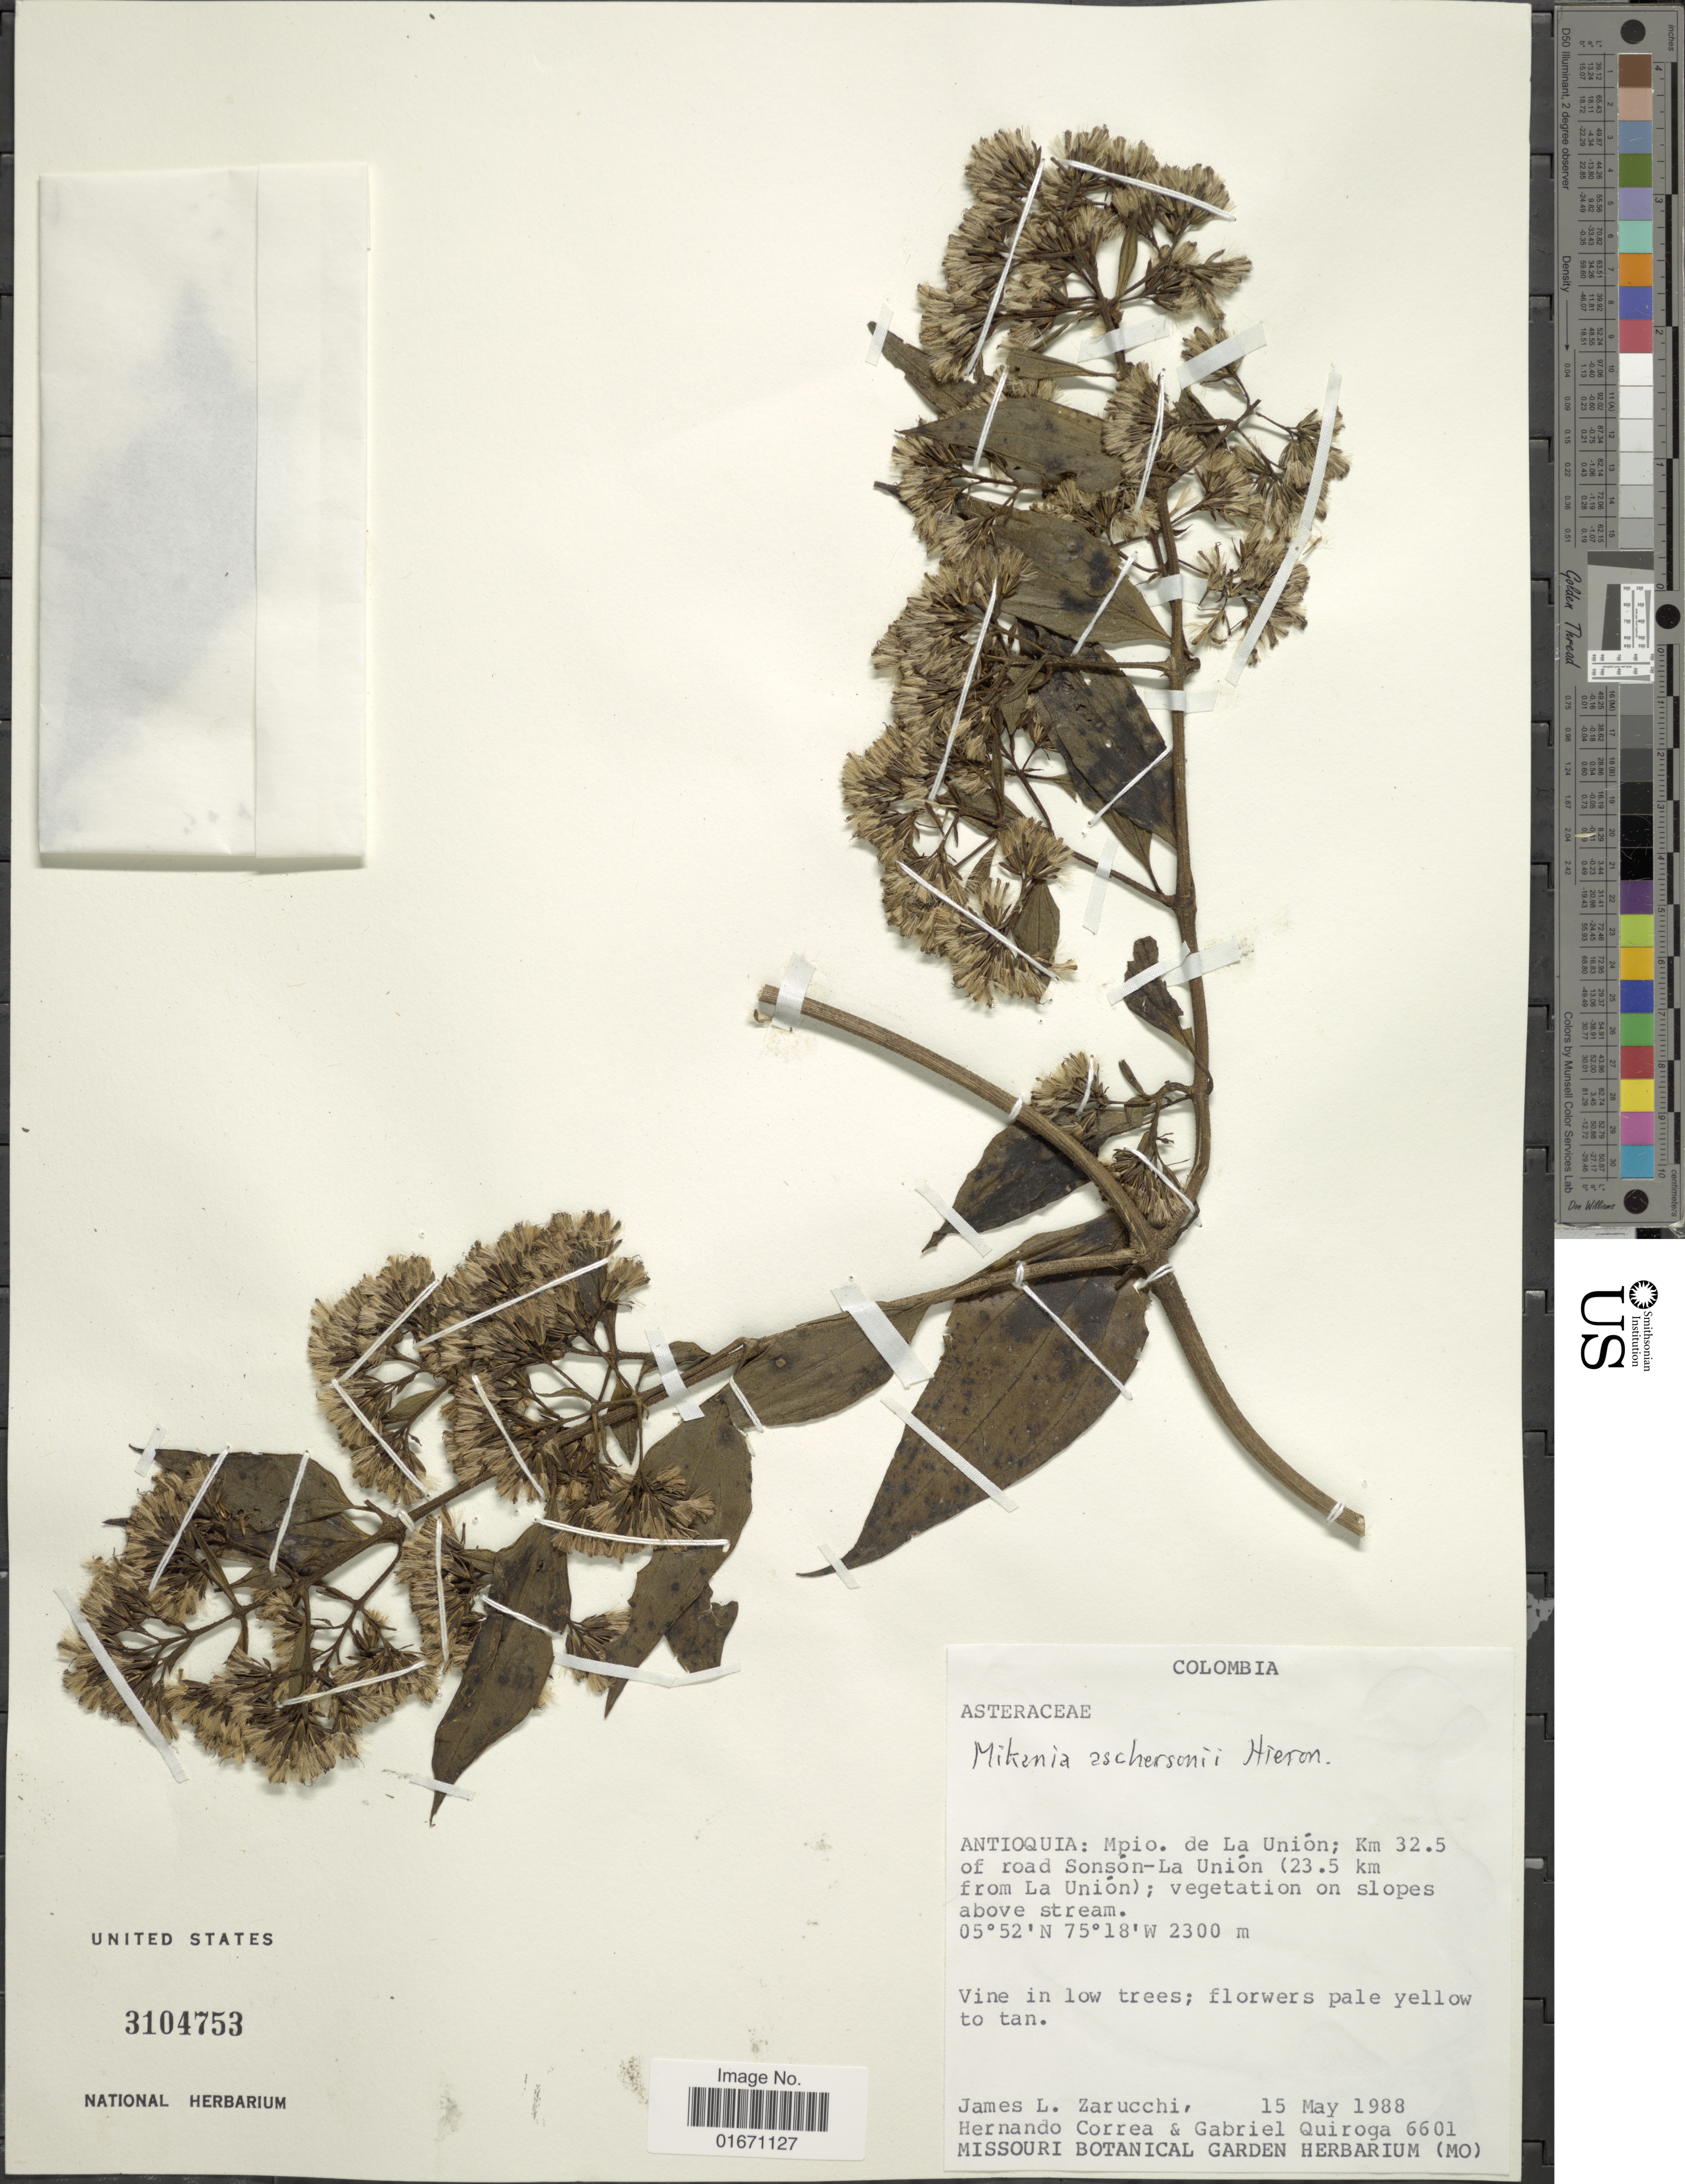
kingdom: Plantae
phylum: Tracheophyta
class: Magnoliopsida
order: Asterales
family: Asteraceae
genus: Mikania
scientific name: Mikania aschersonii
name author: Hieron.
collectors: J. L. Zarucchi, H. Correa & G. Quiroga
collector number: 6601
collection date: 1988-05-15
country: Colombia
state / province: Antioquia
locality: Mpio. de La Union, km 32.5 of road Sonson-La Union (23.5 km from La Union)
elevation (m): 2300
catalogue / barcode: US 3104753